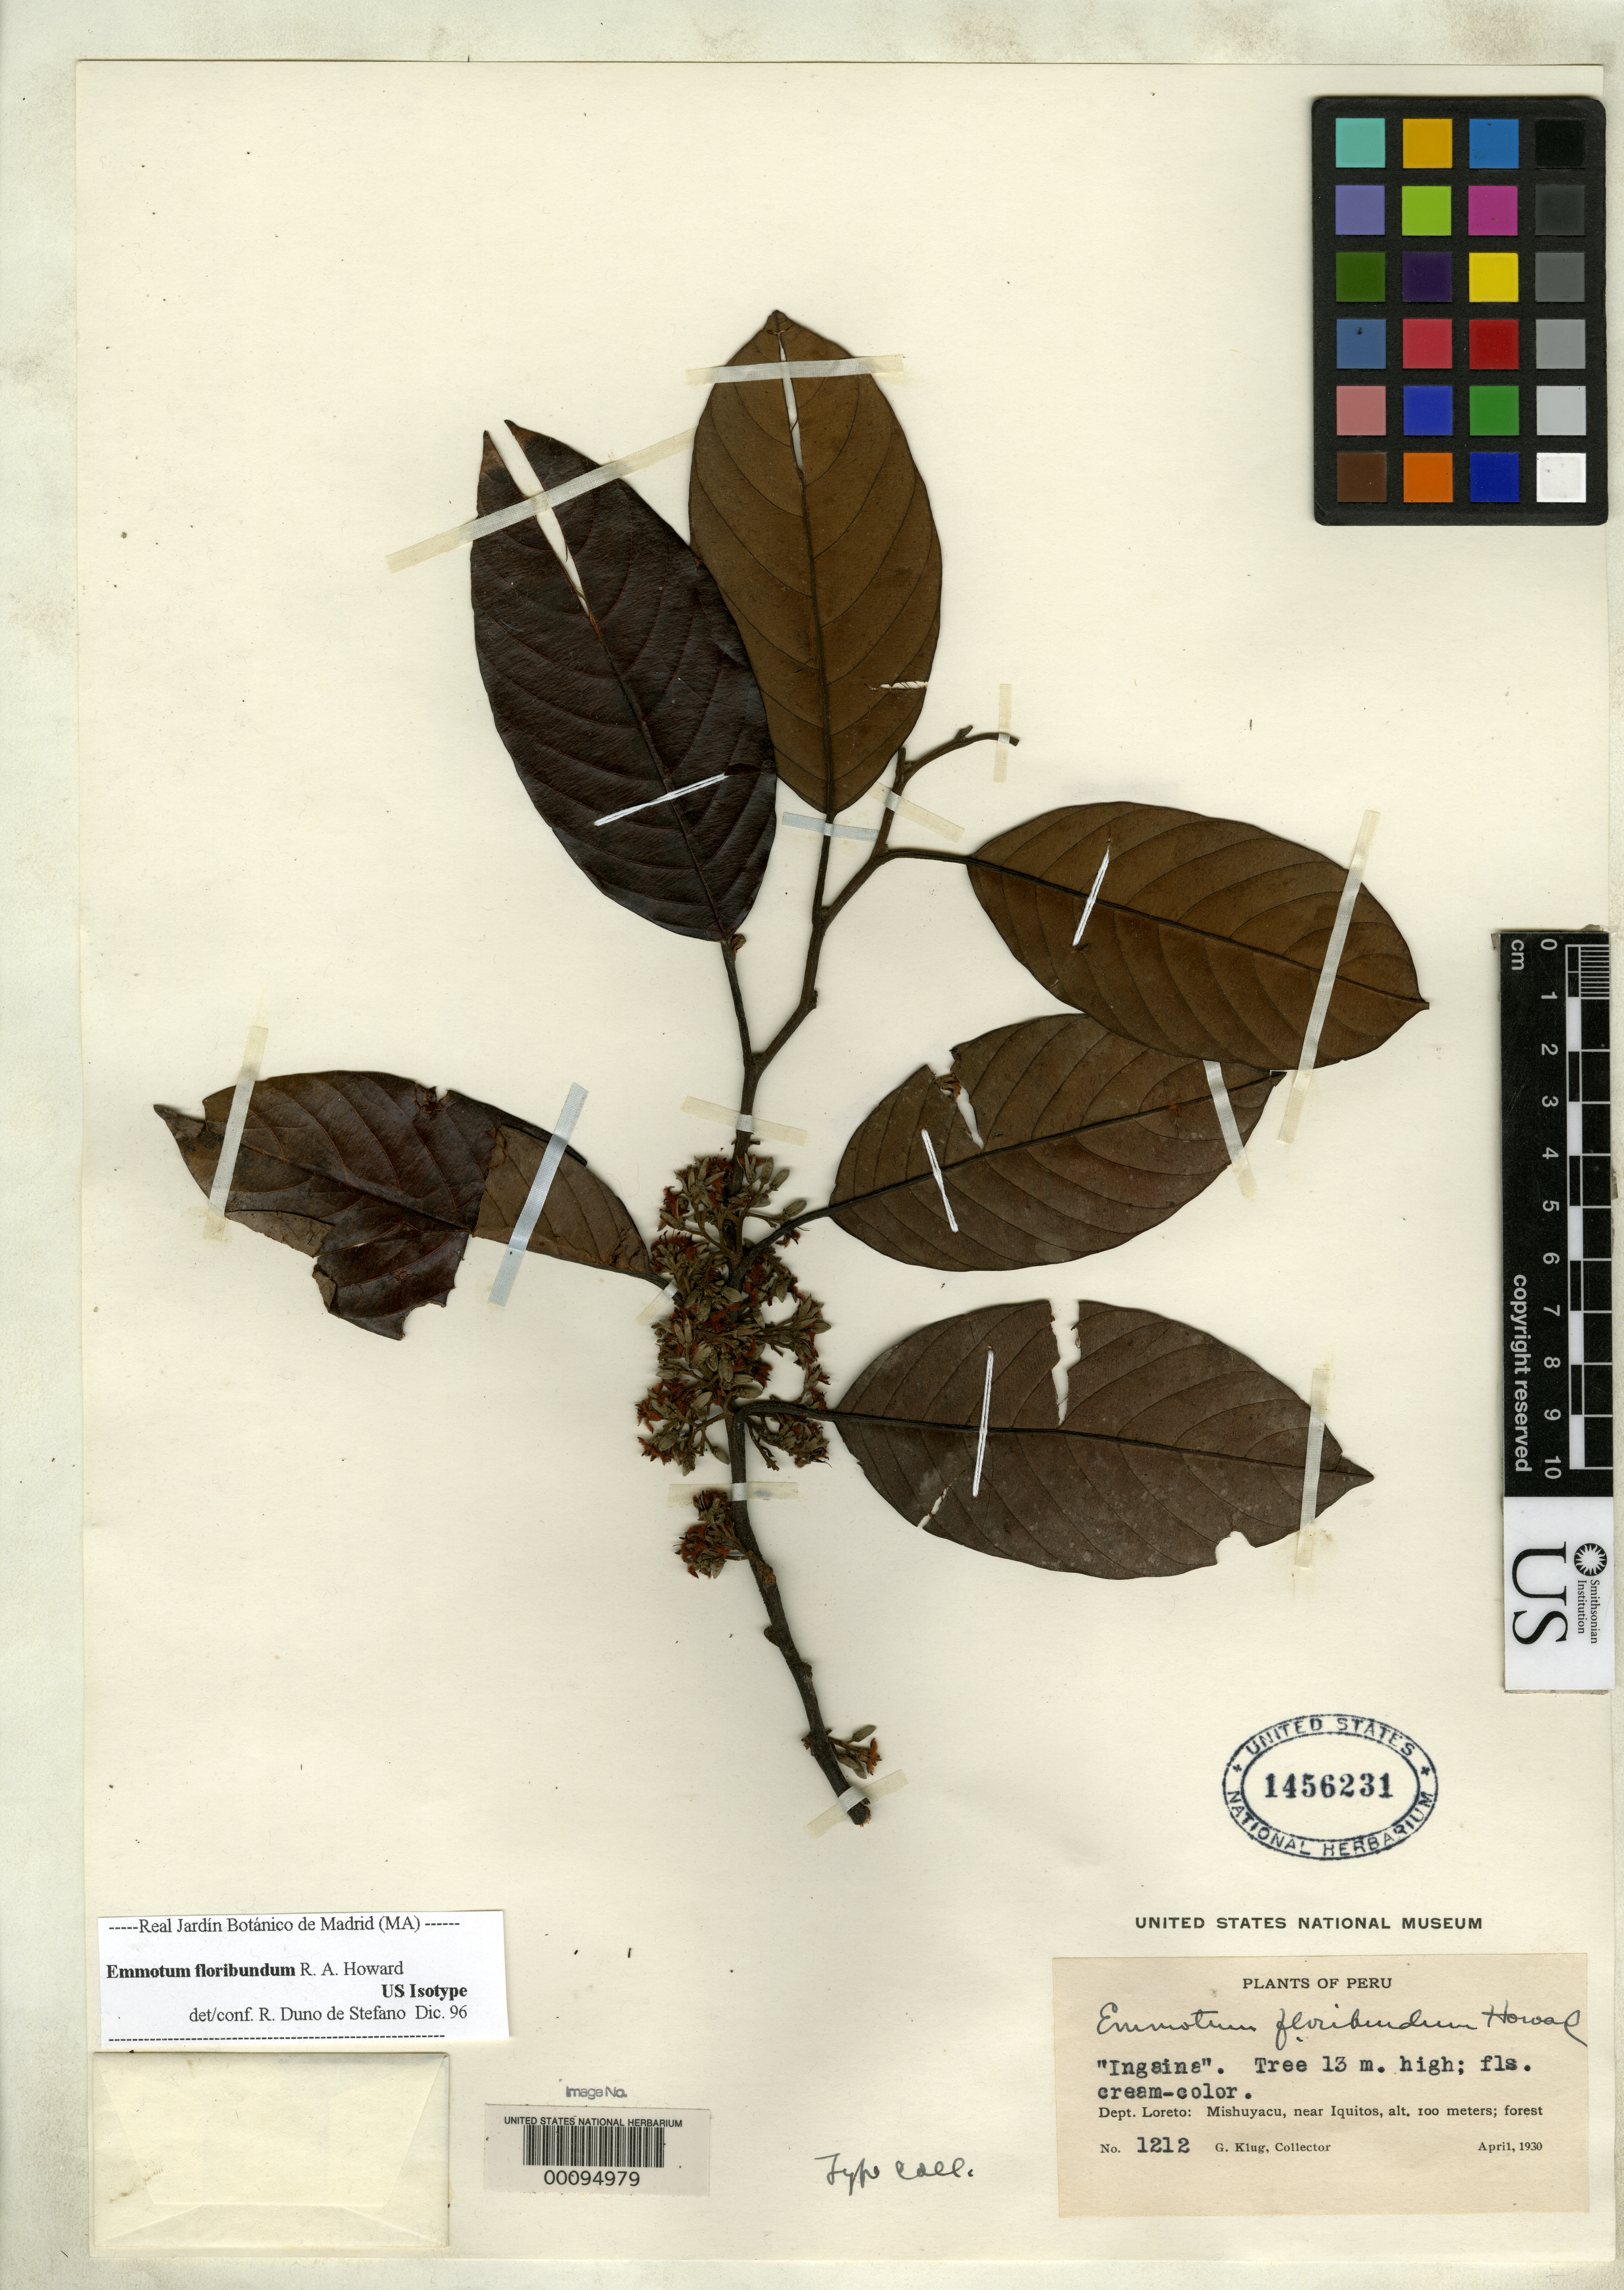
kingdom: Plantae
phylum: Tracheophyta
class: Magnoliopsida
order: Metteniusales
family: Metteniusaceae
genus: Emmotum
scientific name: Emmotum floribundum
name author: R.A. Howard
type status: Isotype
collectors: G. Klug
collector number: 1212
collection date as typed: Apr 1930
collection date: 1930-04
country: Peru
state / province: Loreto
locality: Mishuyacu, near Iquitos.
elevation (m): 100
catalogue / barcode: US 1456231